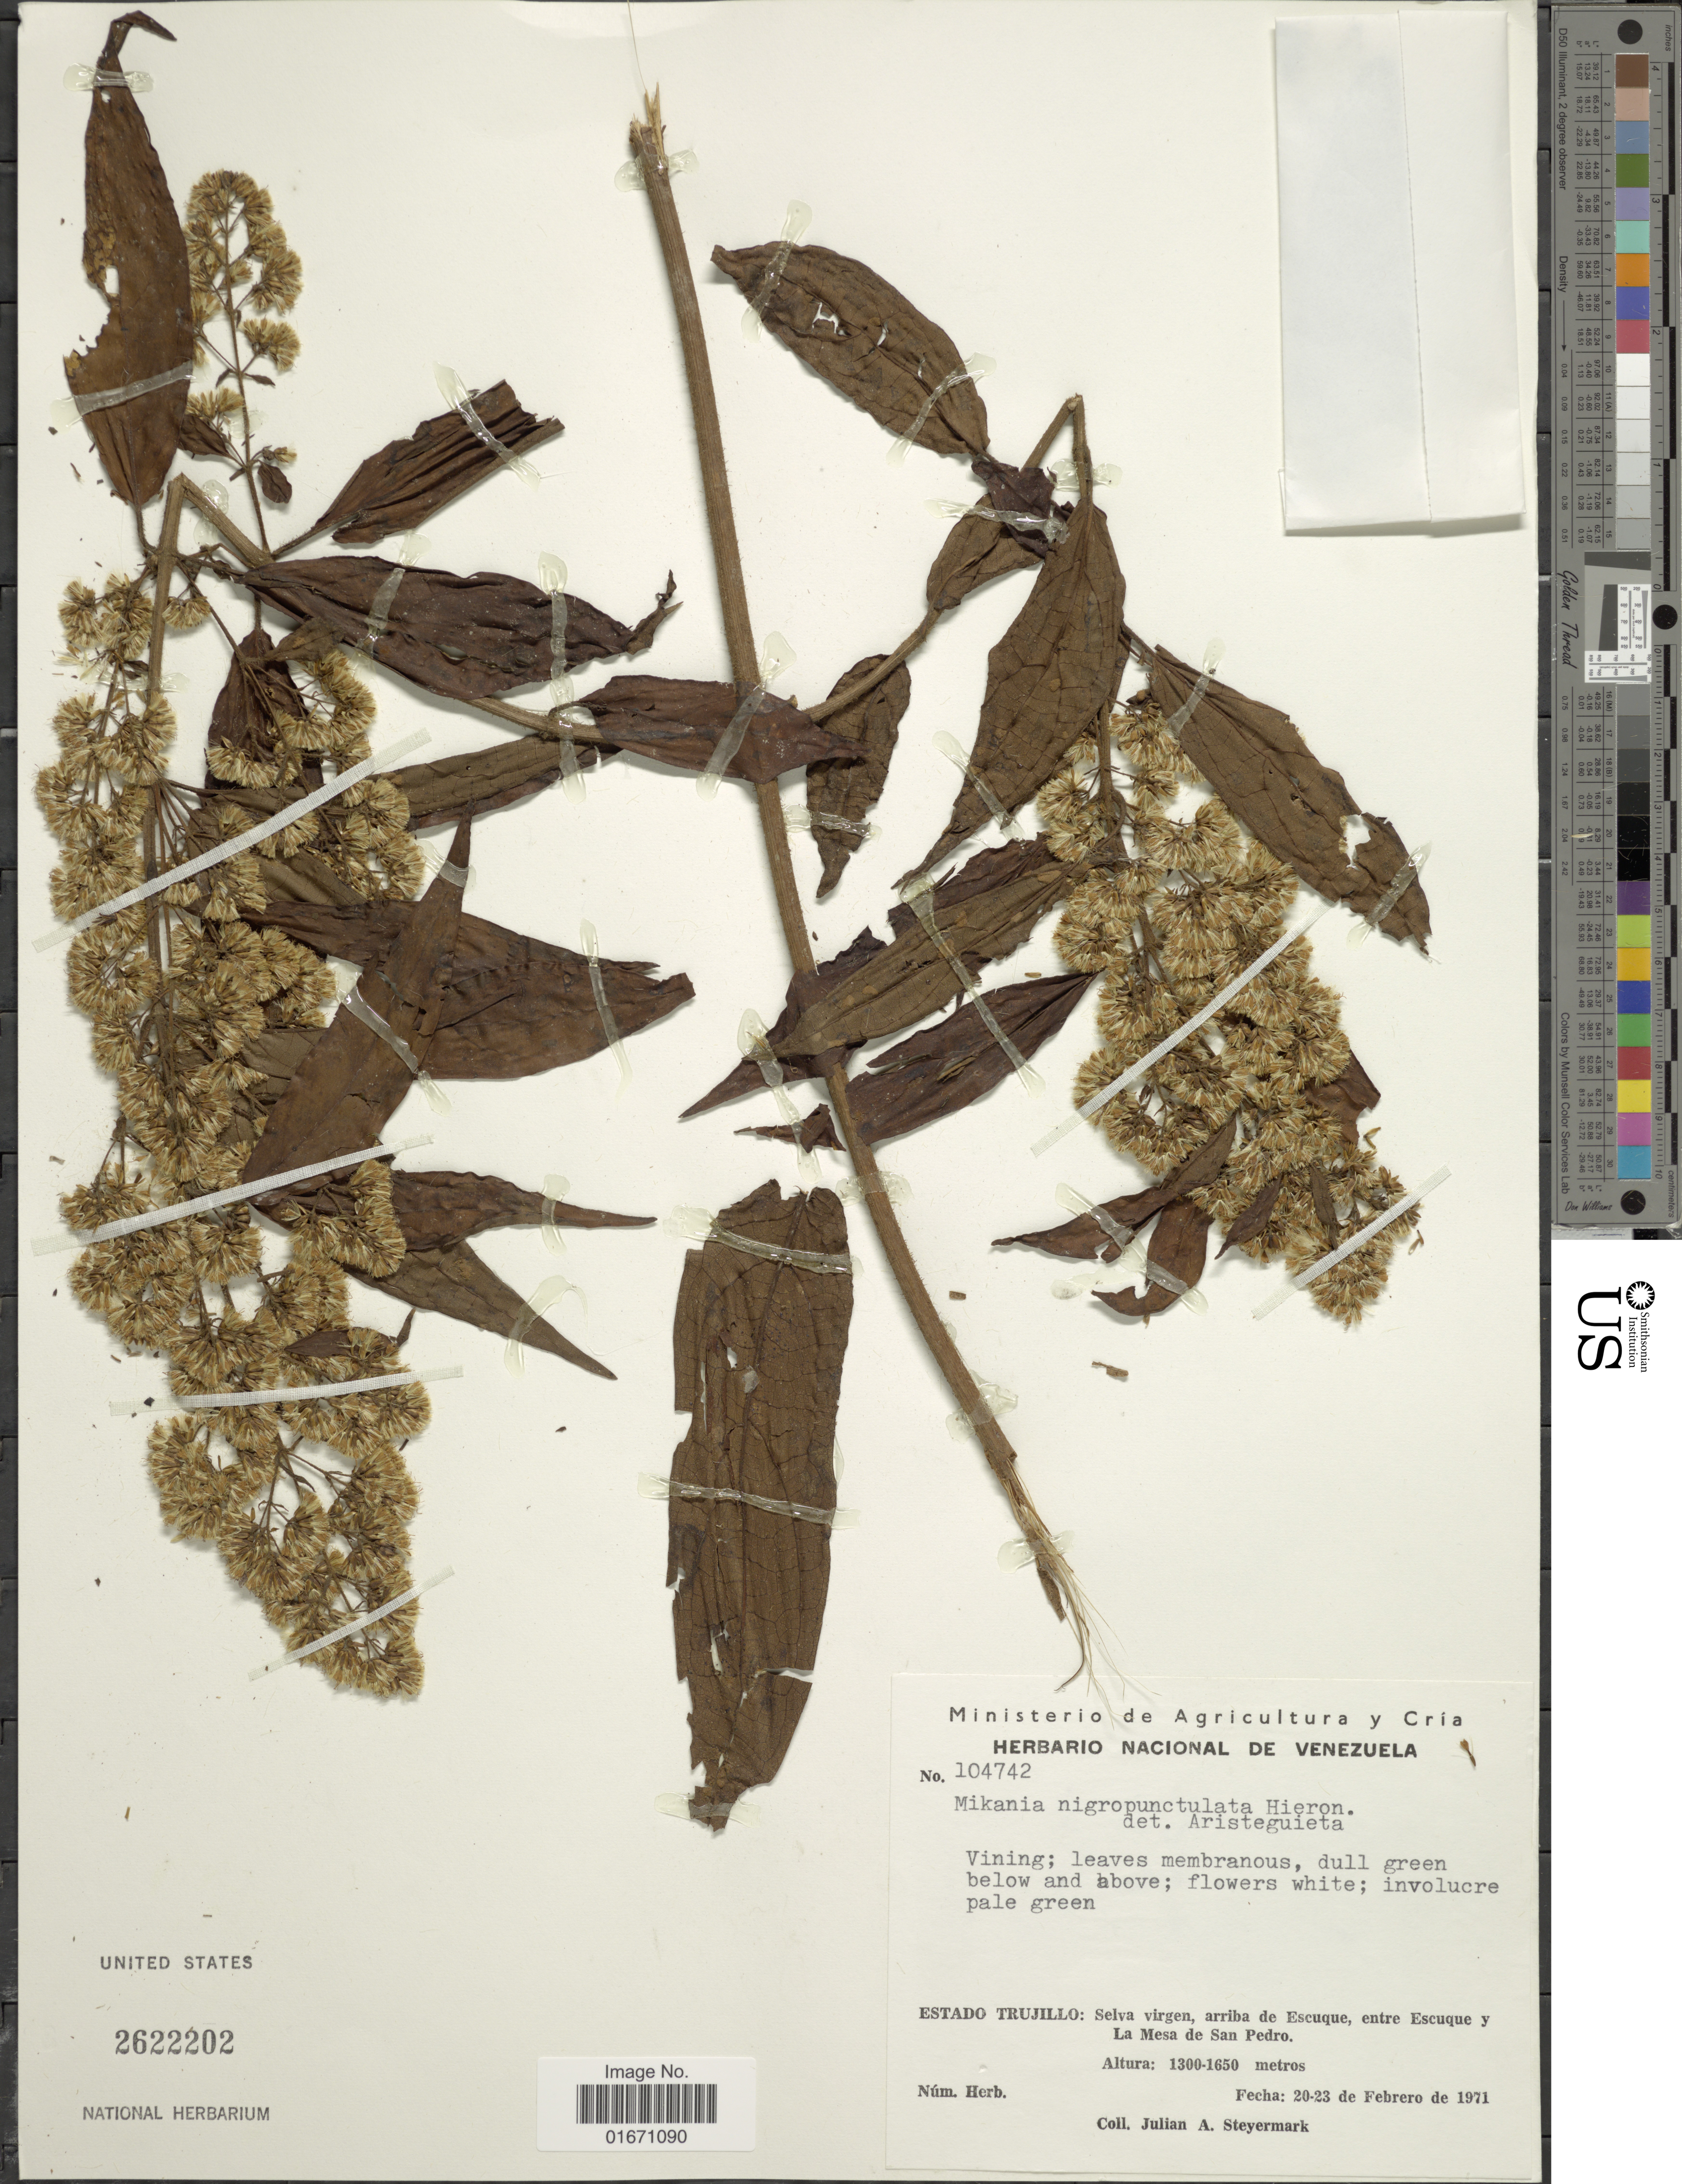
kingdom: Plantae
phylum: Tracheophyta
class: Magnoliopsida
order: Asterales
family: Asteraceae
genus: Mikania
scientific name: Mikania nigropunctulata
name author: Hieron.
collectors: J. Steyermark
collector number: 104742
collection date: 1971-02-20/1971-02-23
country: Venezuela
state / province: Trujillo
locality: Arriba de Escuque, entre Escuque y La Mesa de San Pedro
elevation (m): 1300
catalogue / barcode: US 2622202